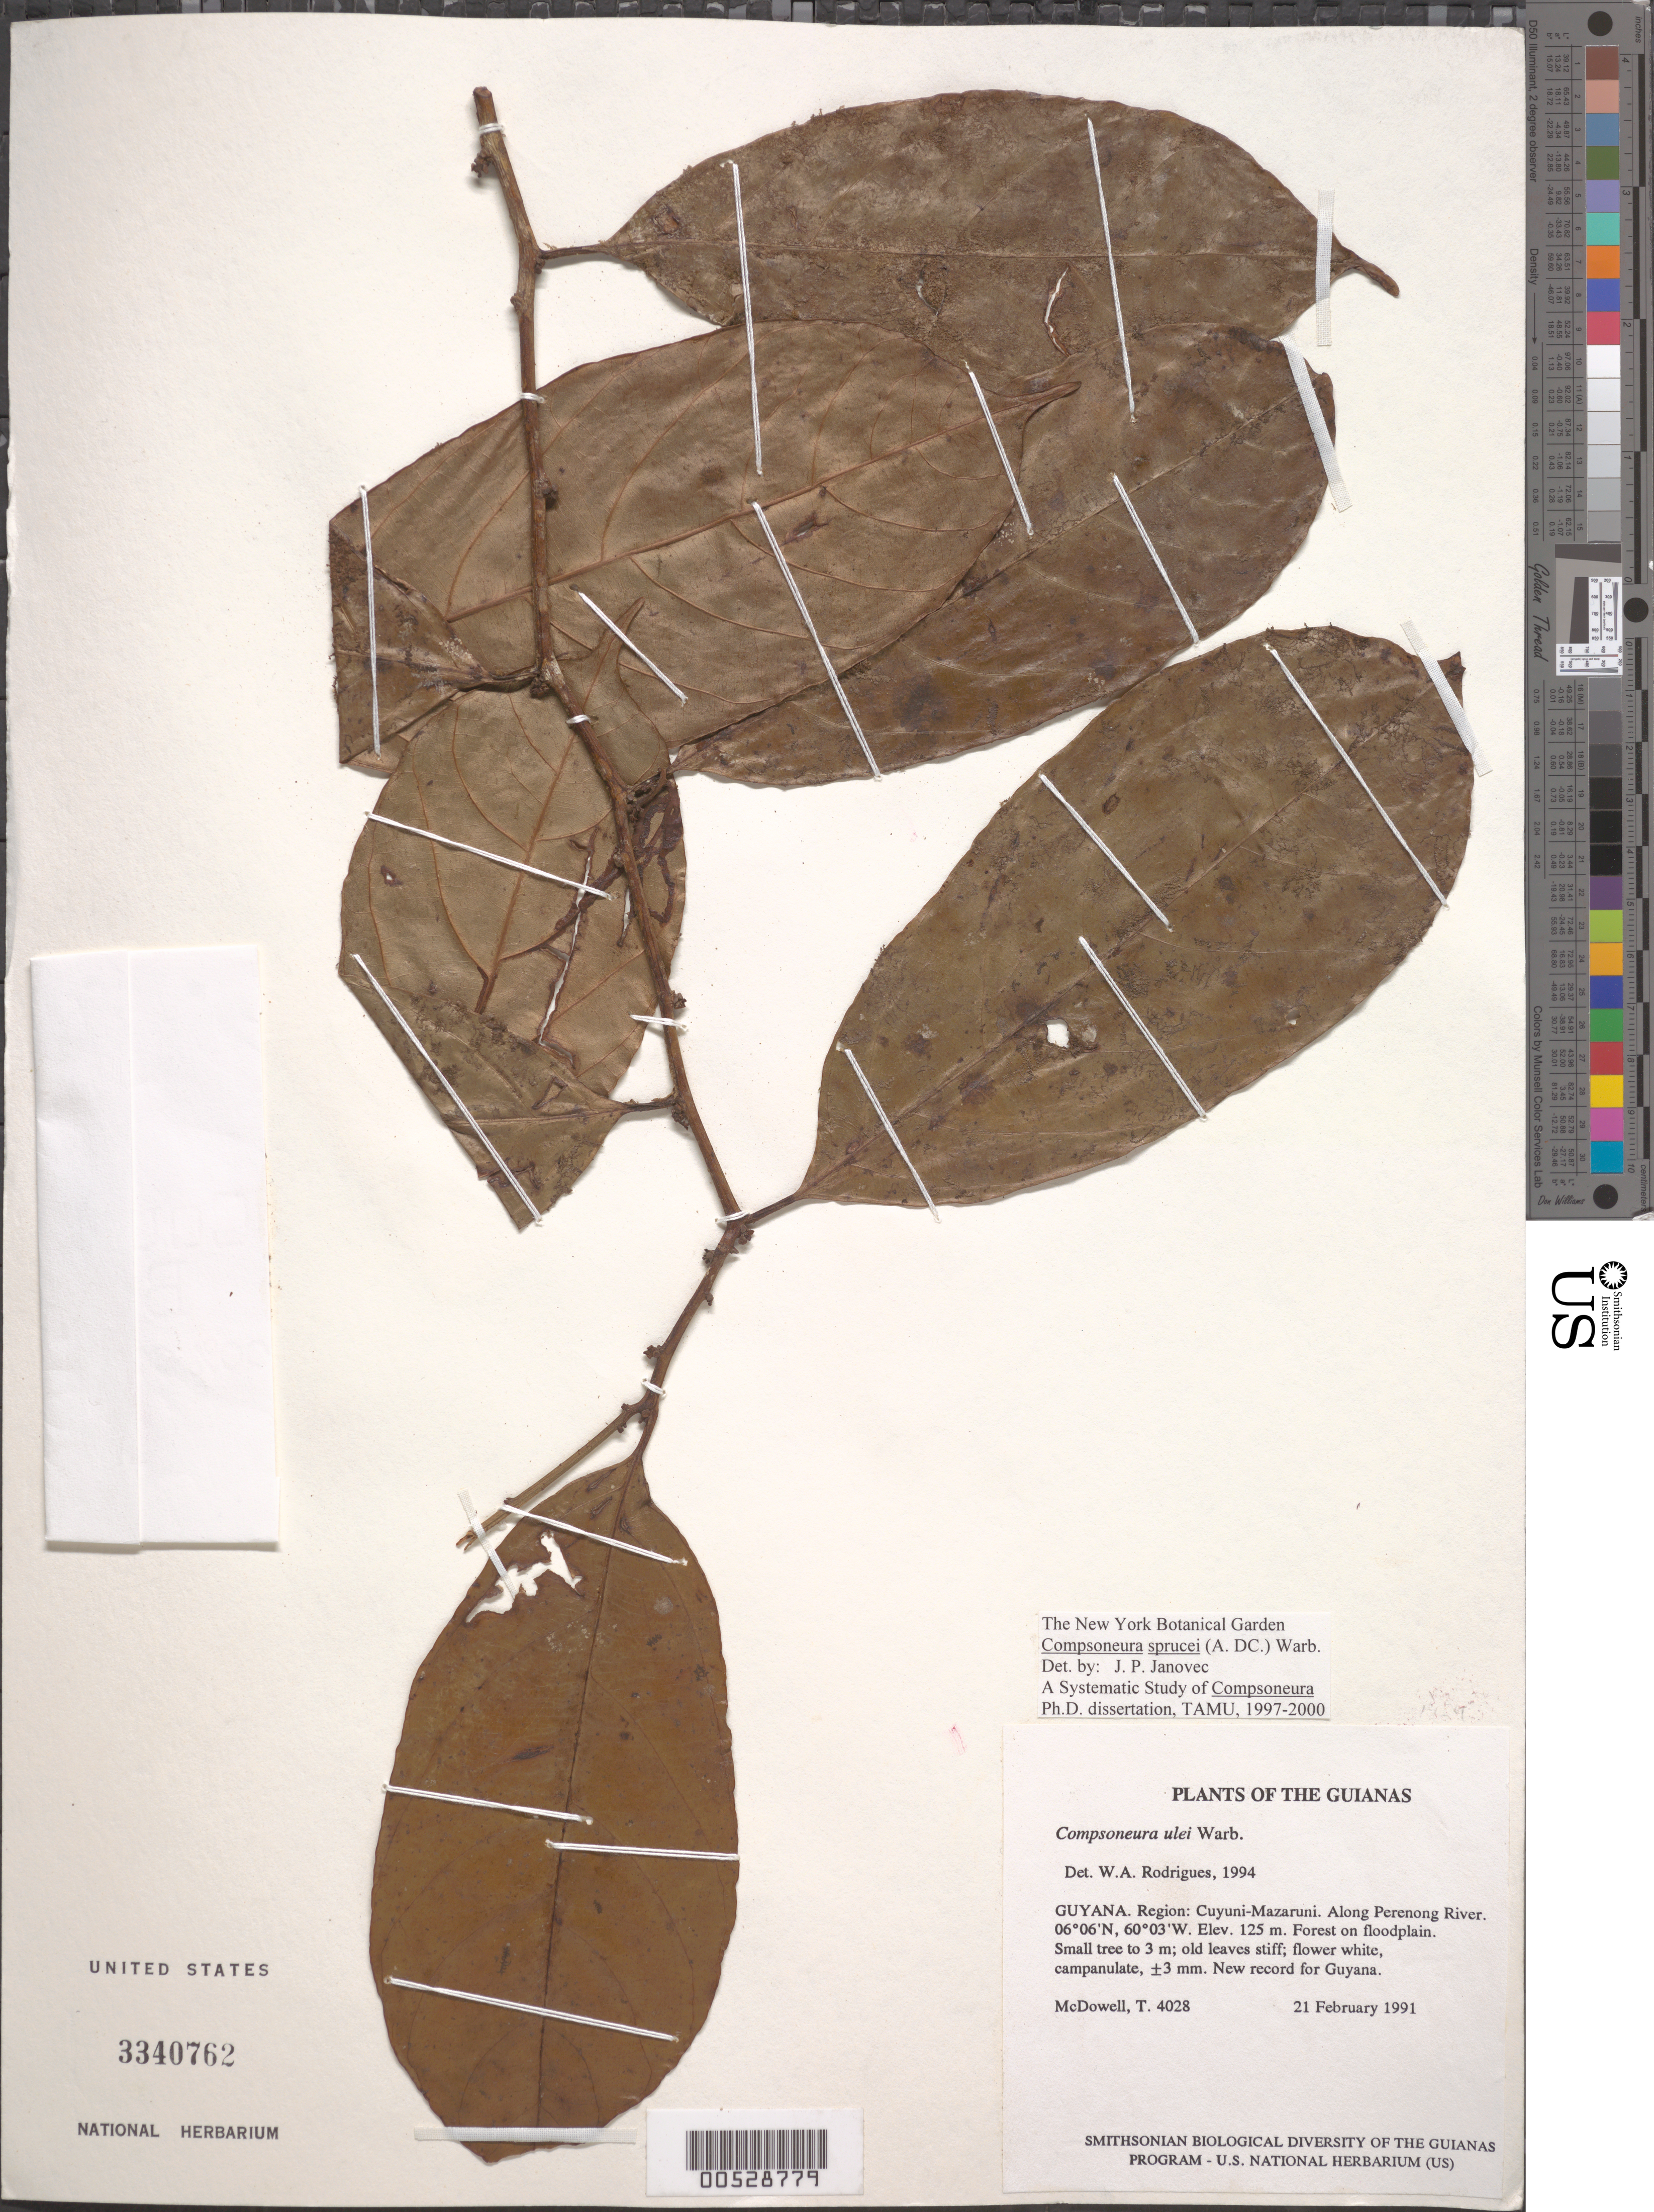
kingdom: Plantae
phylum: Tracheophyta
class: Magnoliopsida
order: Magnoliales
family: Myristicaceae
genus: Compsoneura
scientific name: Compsoneura sprucei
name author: (A. DC.) Warb.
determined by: Janovec, J. P.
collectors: T. McDowell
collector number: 4028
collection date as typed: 21 February 1991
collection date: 1991-02-21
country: Guyana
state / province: Cuyuni-Mazaruni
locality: Along Perenong River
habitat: Forest on floodplain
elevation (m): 125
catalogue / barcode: US 3340762